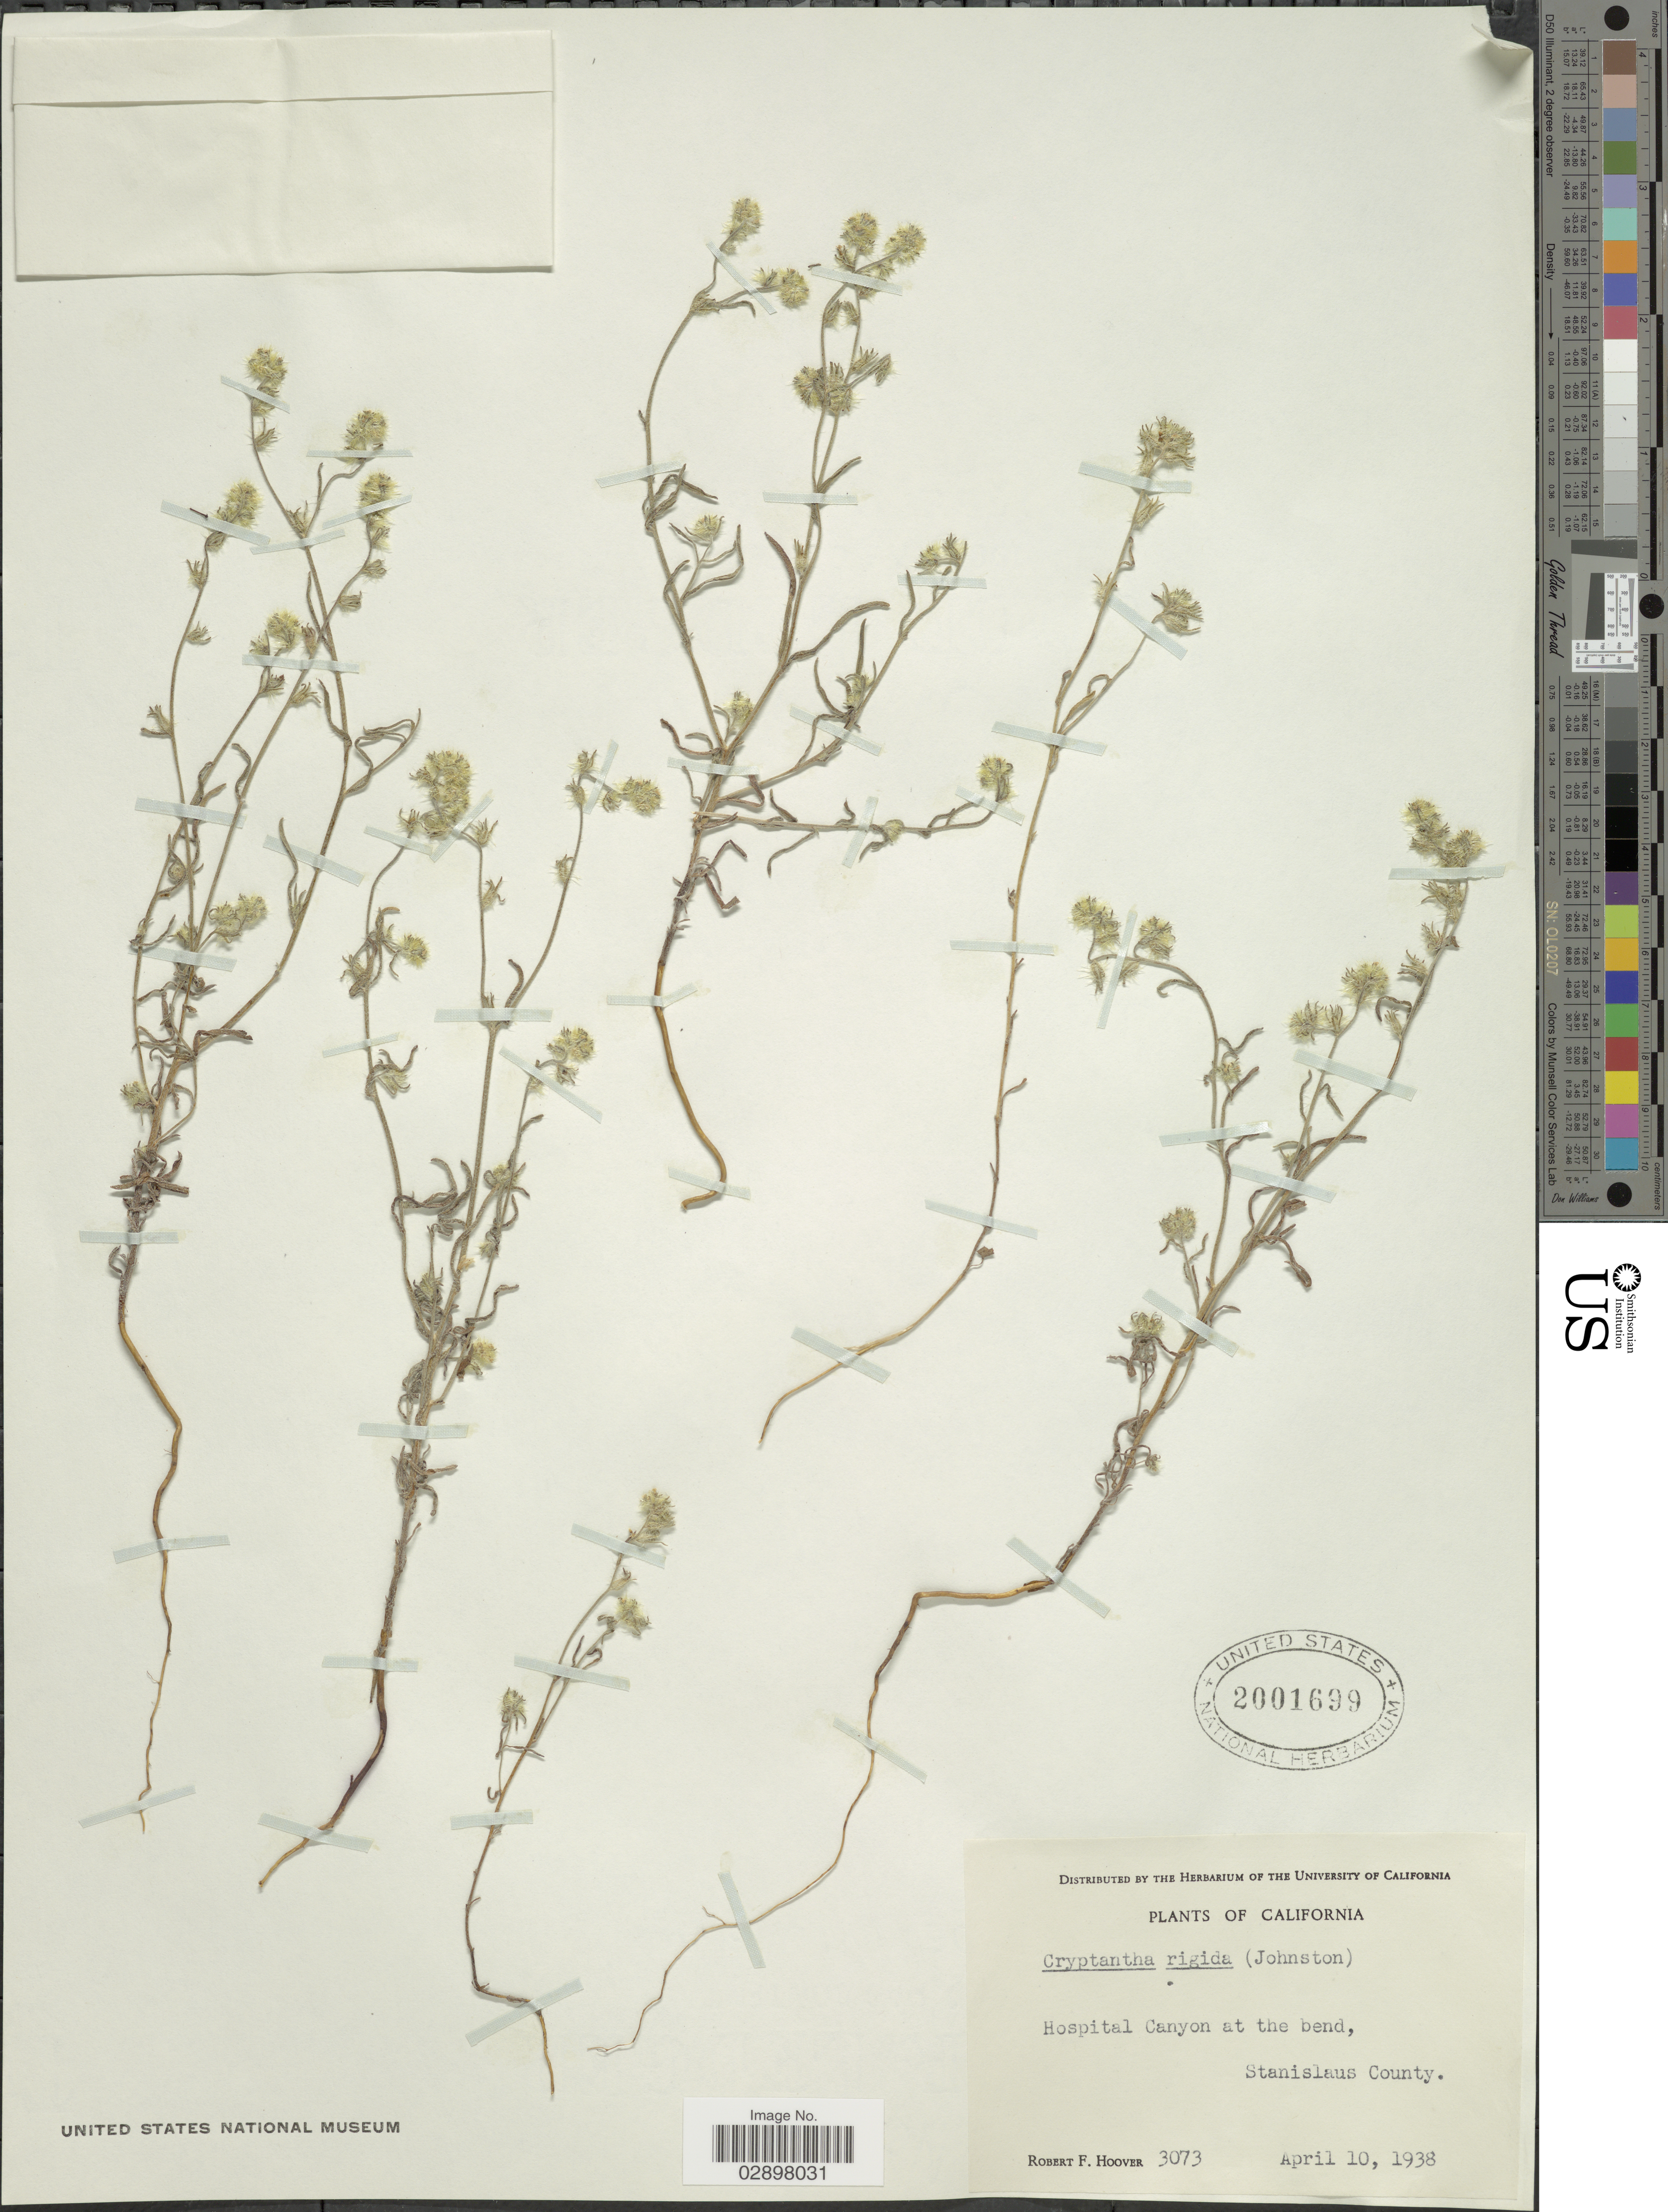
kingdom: Plantae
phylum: Tracheophyta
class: Magnoliopsida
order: Boraginales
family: Boraginaceae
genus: Cryptantha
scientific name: Cryptantha rigida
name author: (Phil.) Reiche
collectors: R. F. Hoover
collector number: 3073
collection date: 1938-04-10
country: United States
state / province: California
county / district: Stanislaus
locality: Hospital Canyon at the bend, Stanislaus County.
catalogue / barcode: US 2001699